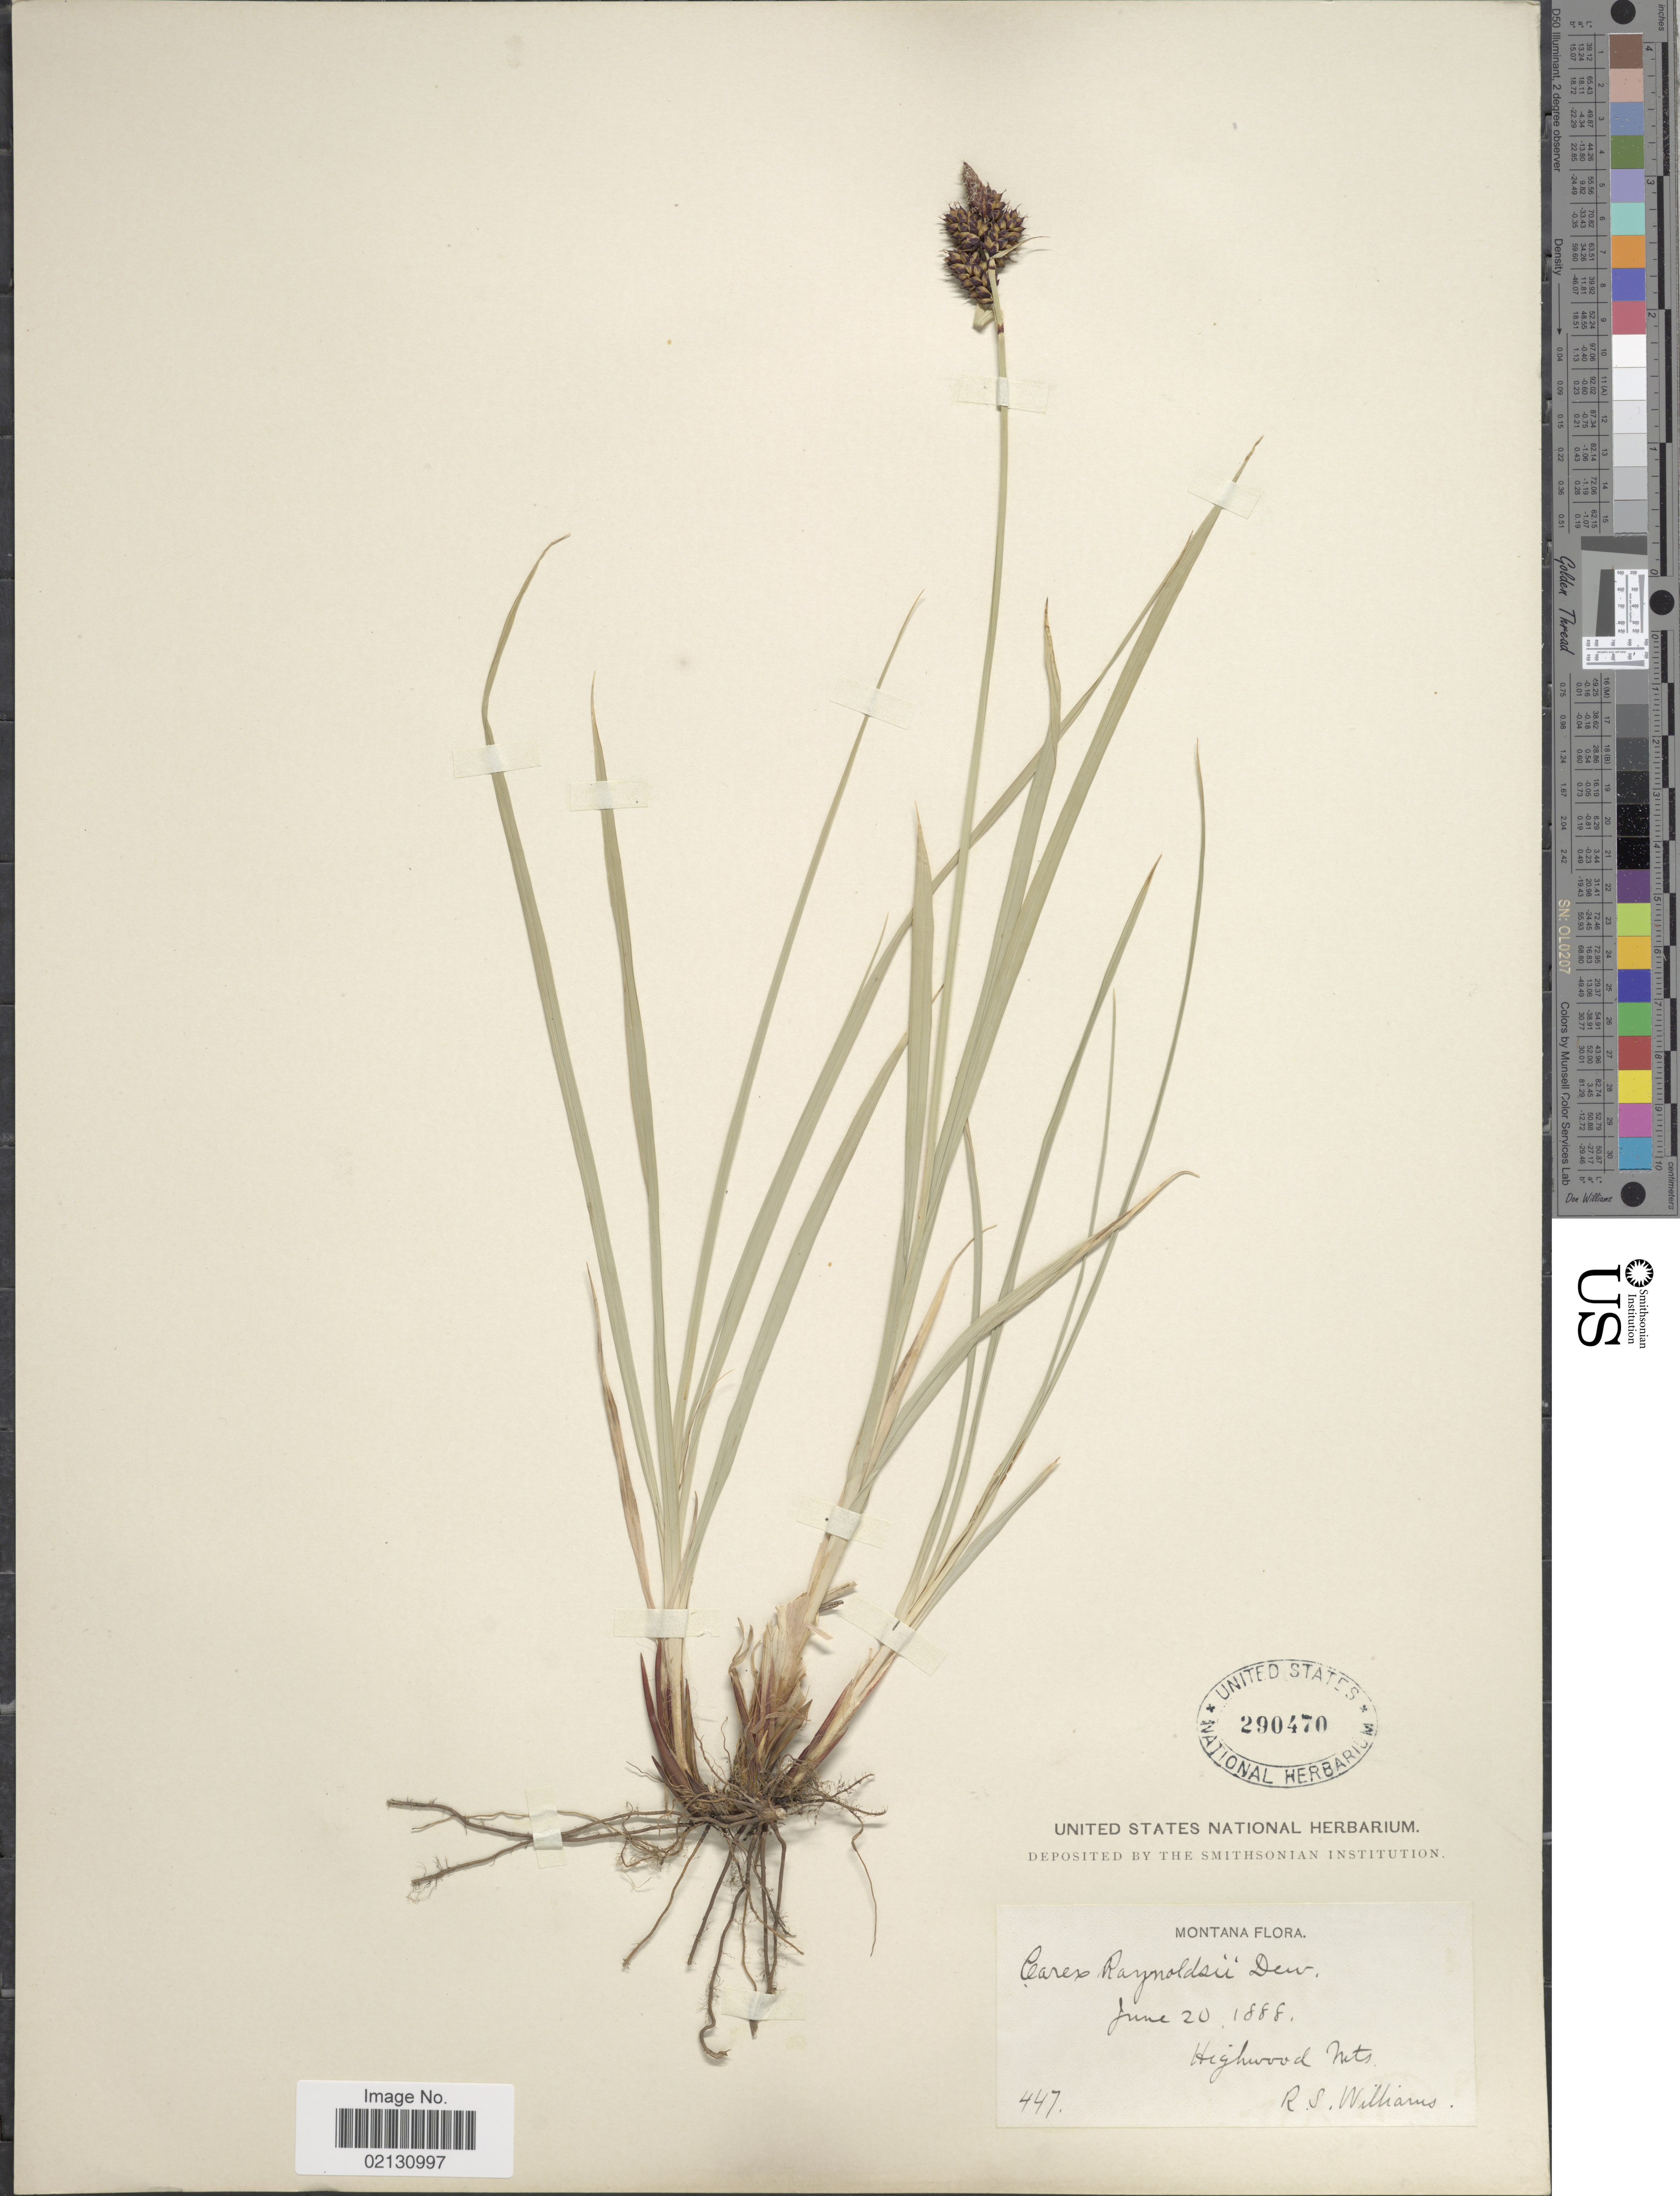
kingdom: Plantae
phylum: Tracheophyta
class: Liliopsida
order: Poales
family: Cyperaceae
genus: Carex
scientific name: Carex raynoldsii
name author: Dewey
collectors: R. S. Williams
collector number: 447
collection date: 1888-06-20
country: United States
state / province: Montana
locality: Highwood Mts.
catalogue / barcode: US 290470